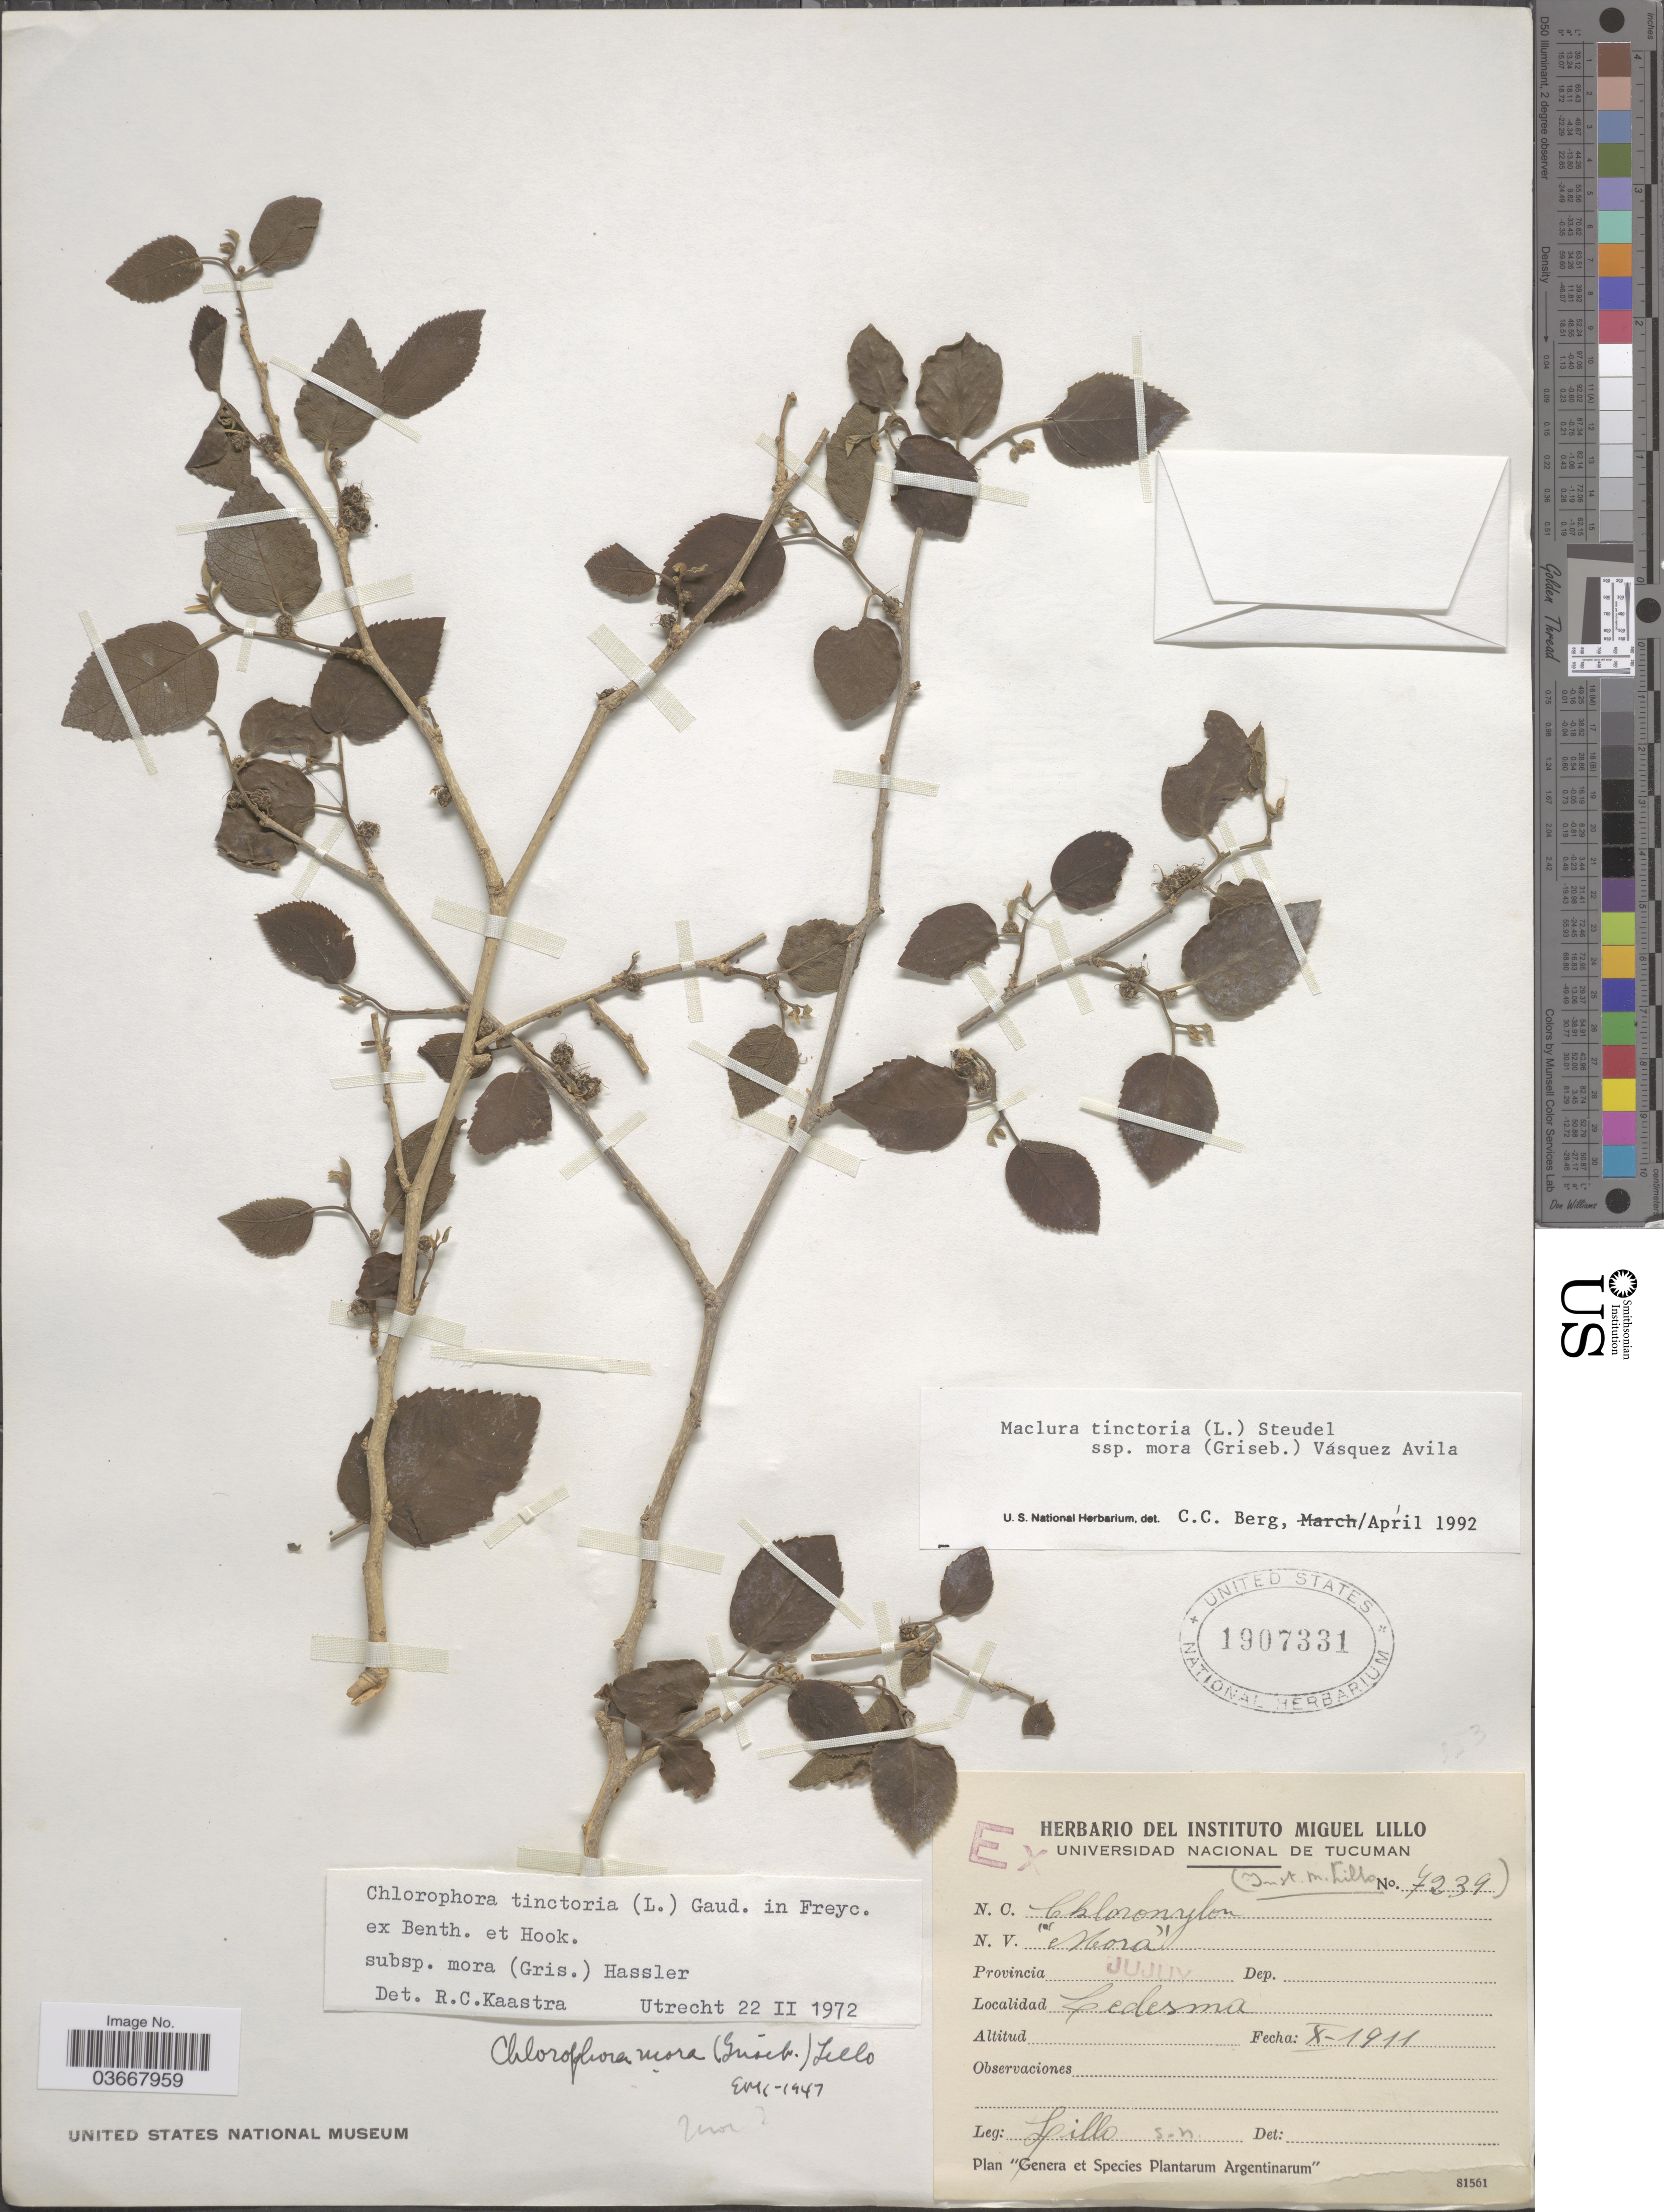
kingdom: Plantae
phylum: Tracheophyta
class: Magnoliopsida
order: Rosales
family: Moraceae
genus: Maclura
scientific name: Maclura tinctoria subsp. mora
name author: (Griseb.) Vázq. Avila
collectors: -. Lillo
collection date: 1911-10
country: Argentina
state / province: Jujuy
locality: Ledesma.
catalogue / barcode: US 1907331